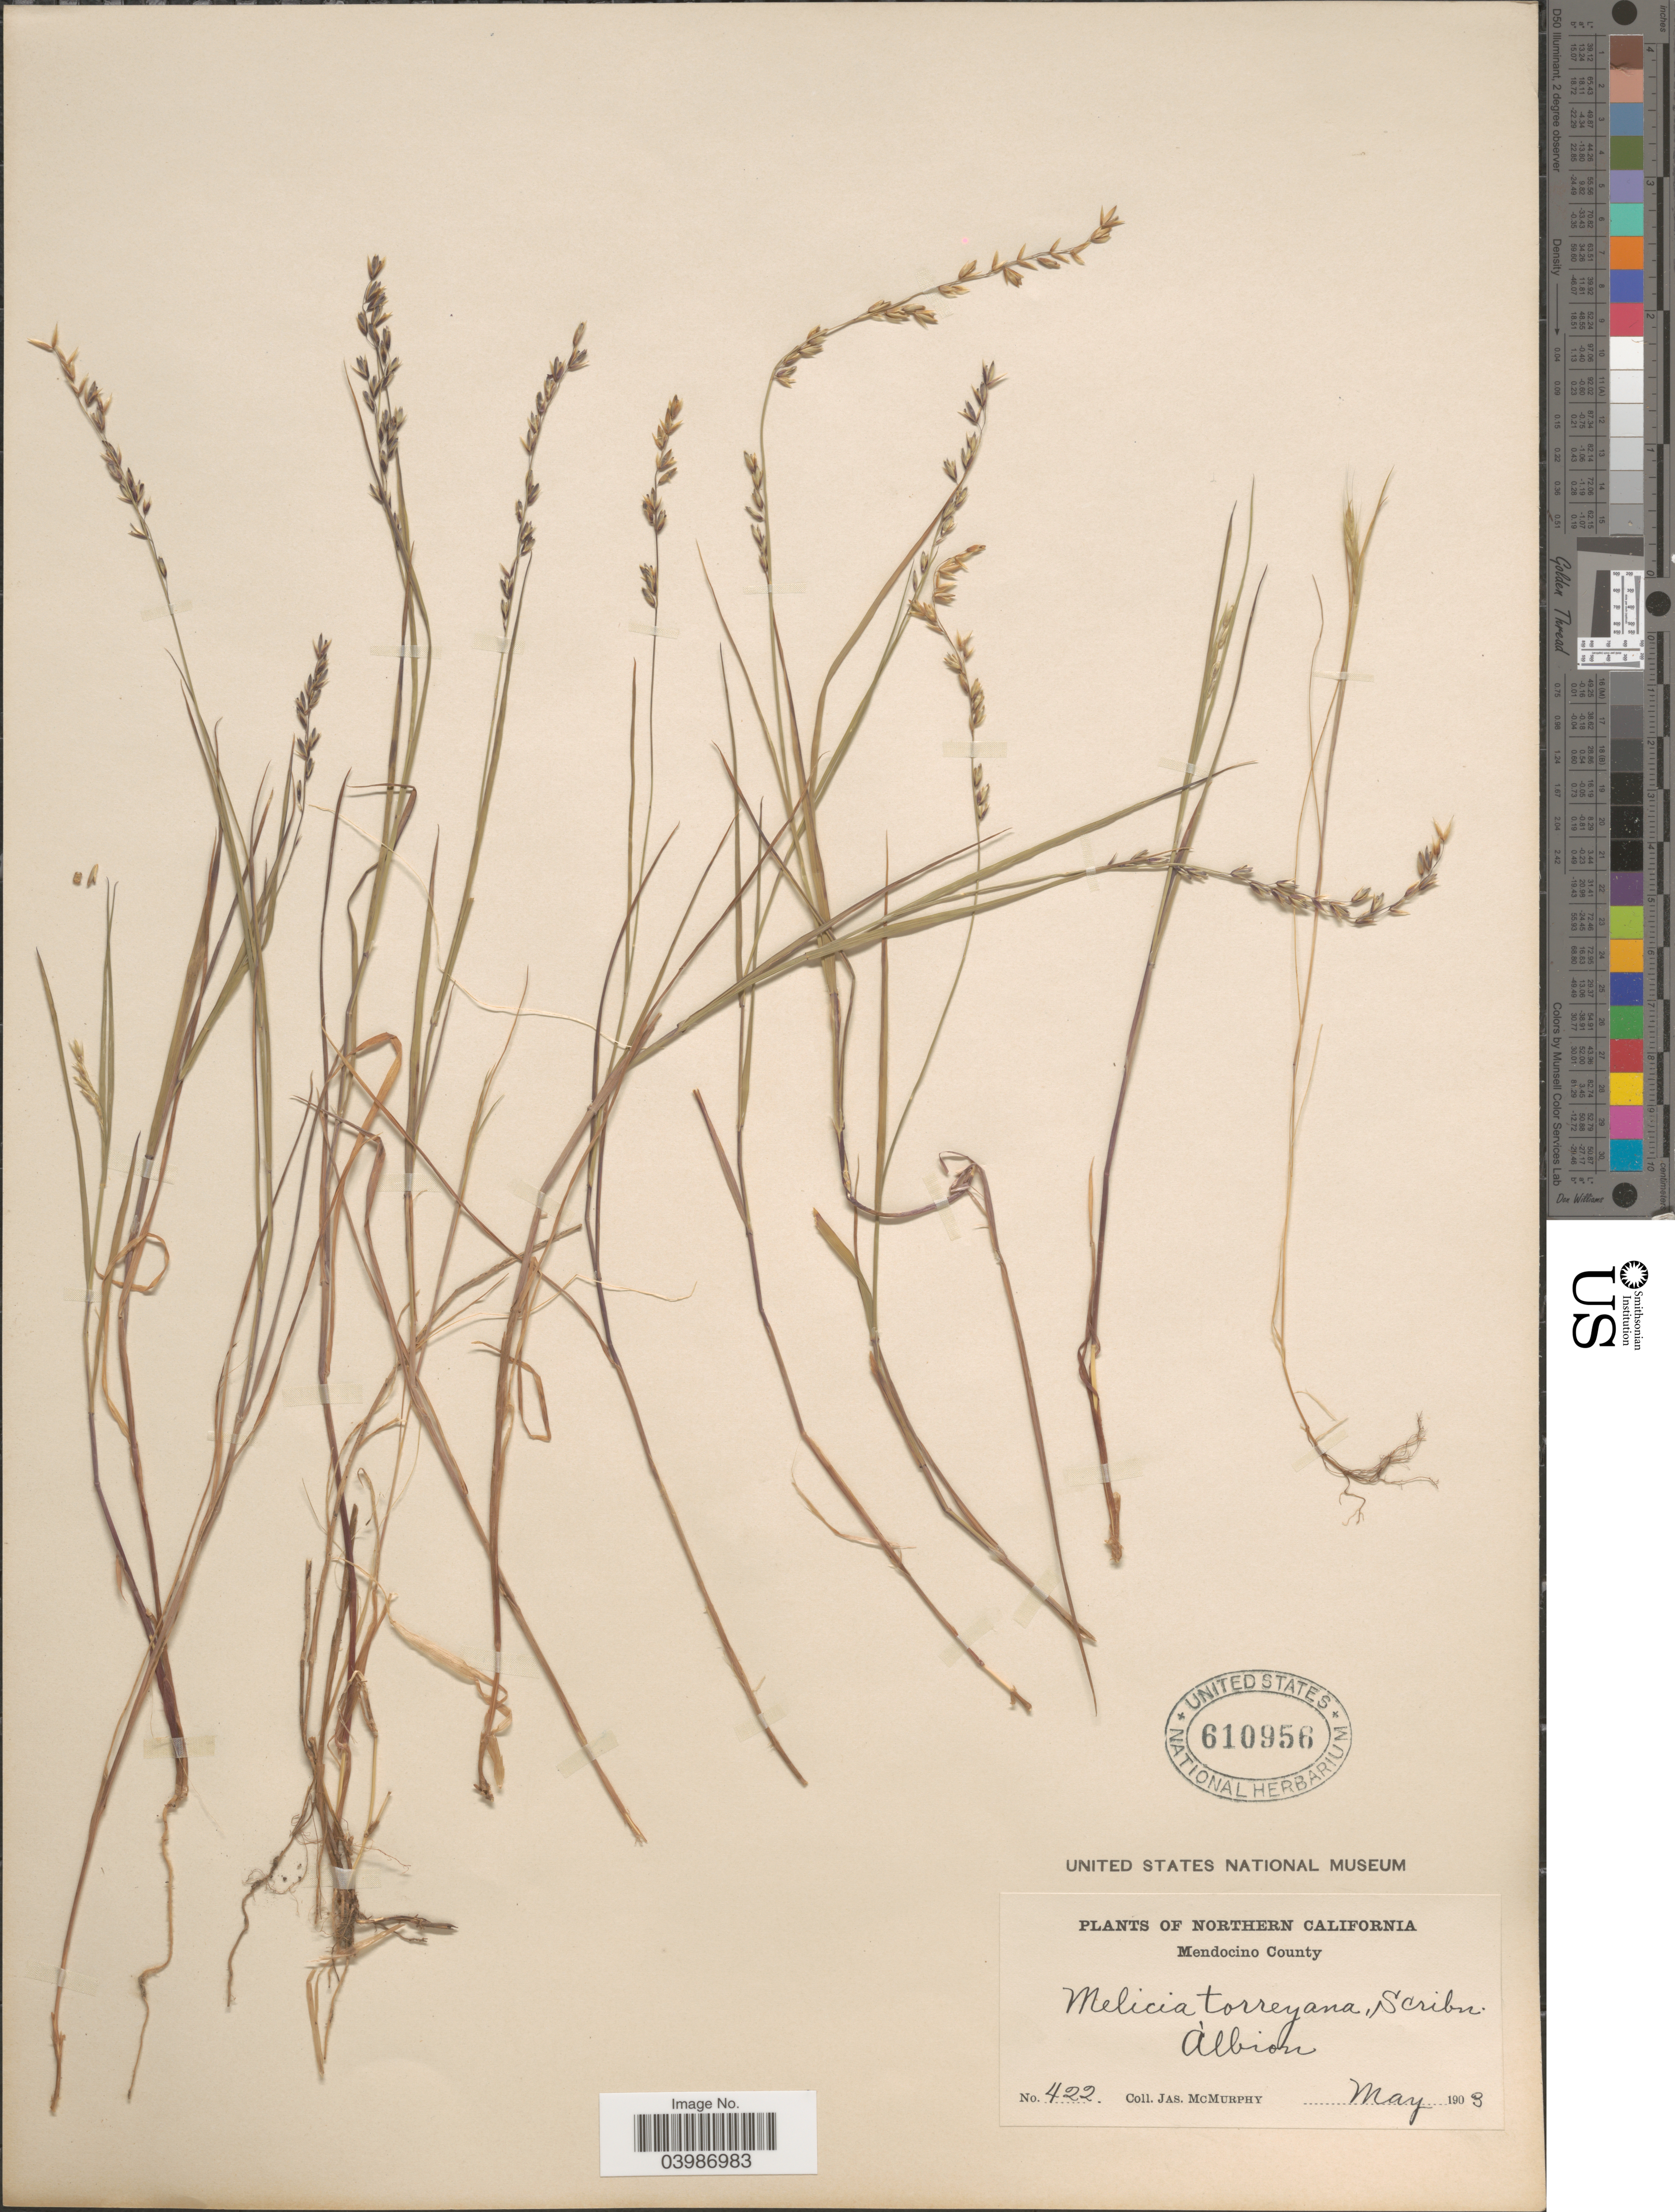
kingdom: Plantae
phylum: Tracheophyta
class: Liliopsida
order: Poales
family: Poaceae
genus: Melica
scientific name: Melica torreyana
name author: Scribn.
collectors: J. McMurphy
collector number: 422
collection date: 1903-05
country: United States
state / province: California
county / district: Mendocino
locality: Northern California. Mendocino County. Albion.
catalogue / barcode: US 610956